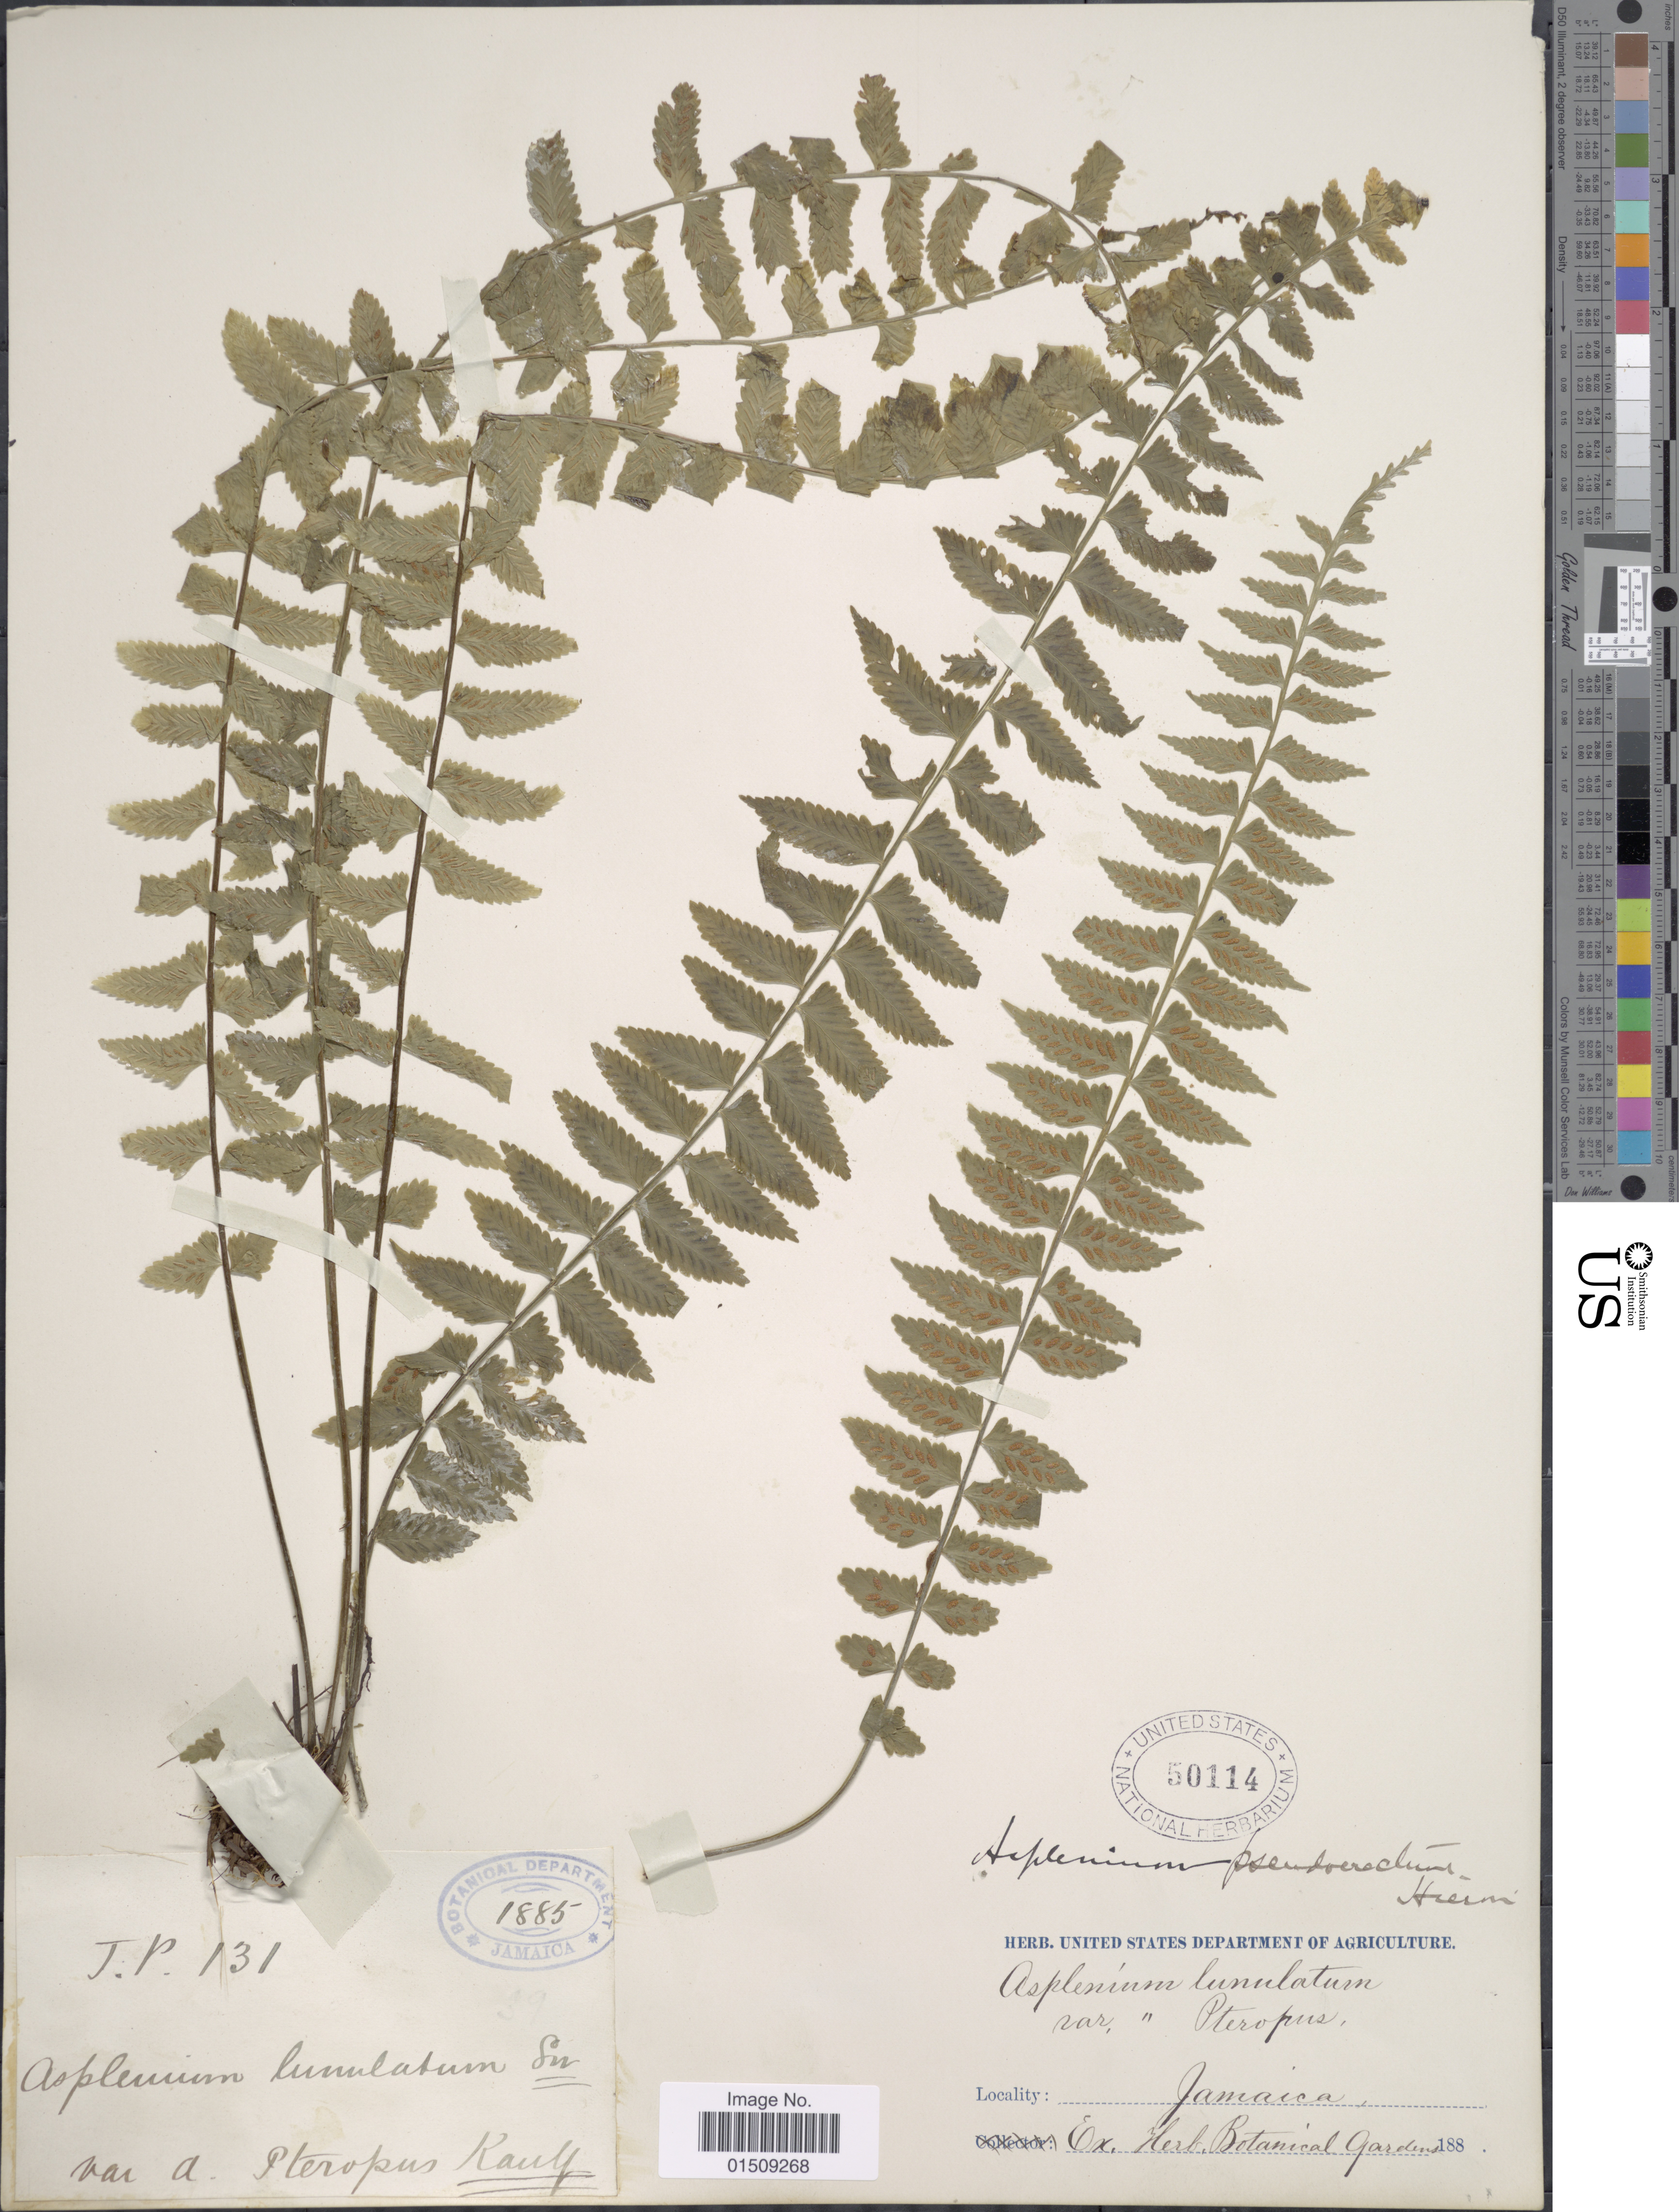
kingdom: Plantae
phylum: Tracheophyta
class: Polypodiopsida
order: Polypodiales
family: Aspleniaceae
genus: Asplenium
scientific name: Asplenium pteropus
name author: Kaulf.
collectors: J.P.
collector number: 131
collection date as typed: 188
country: Jamaica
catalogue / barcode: US 50114